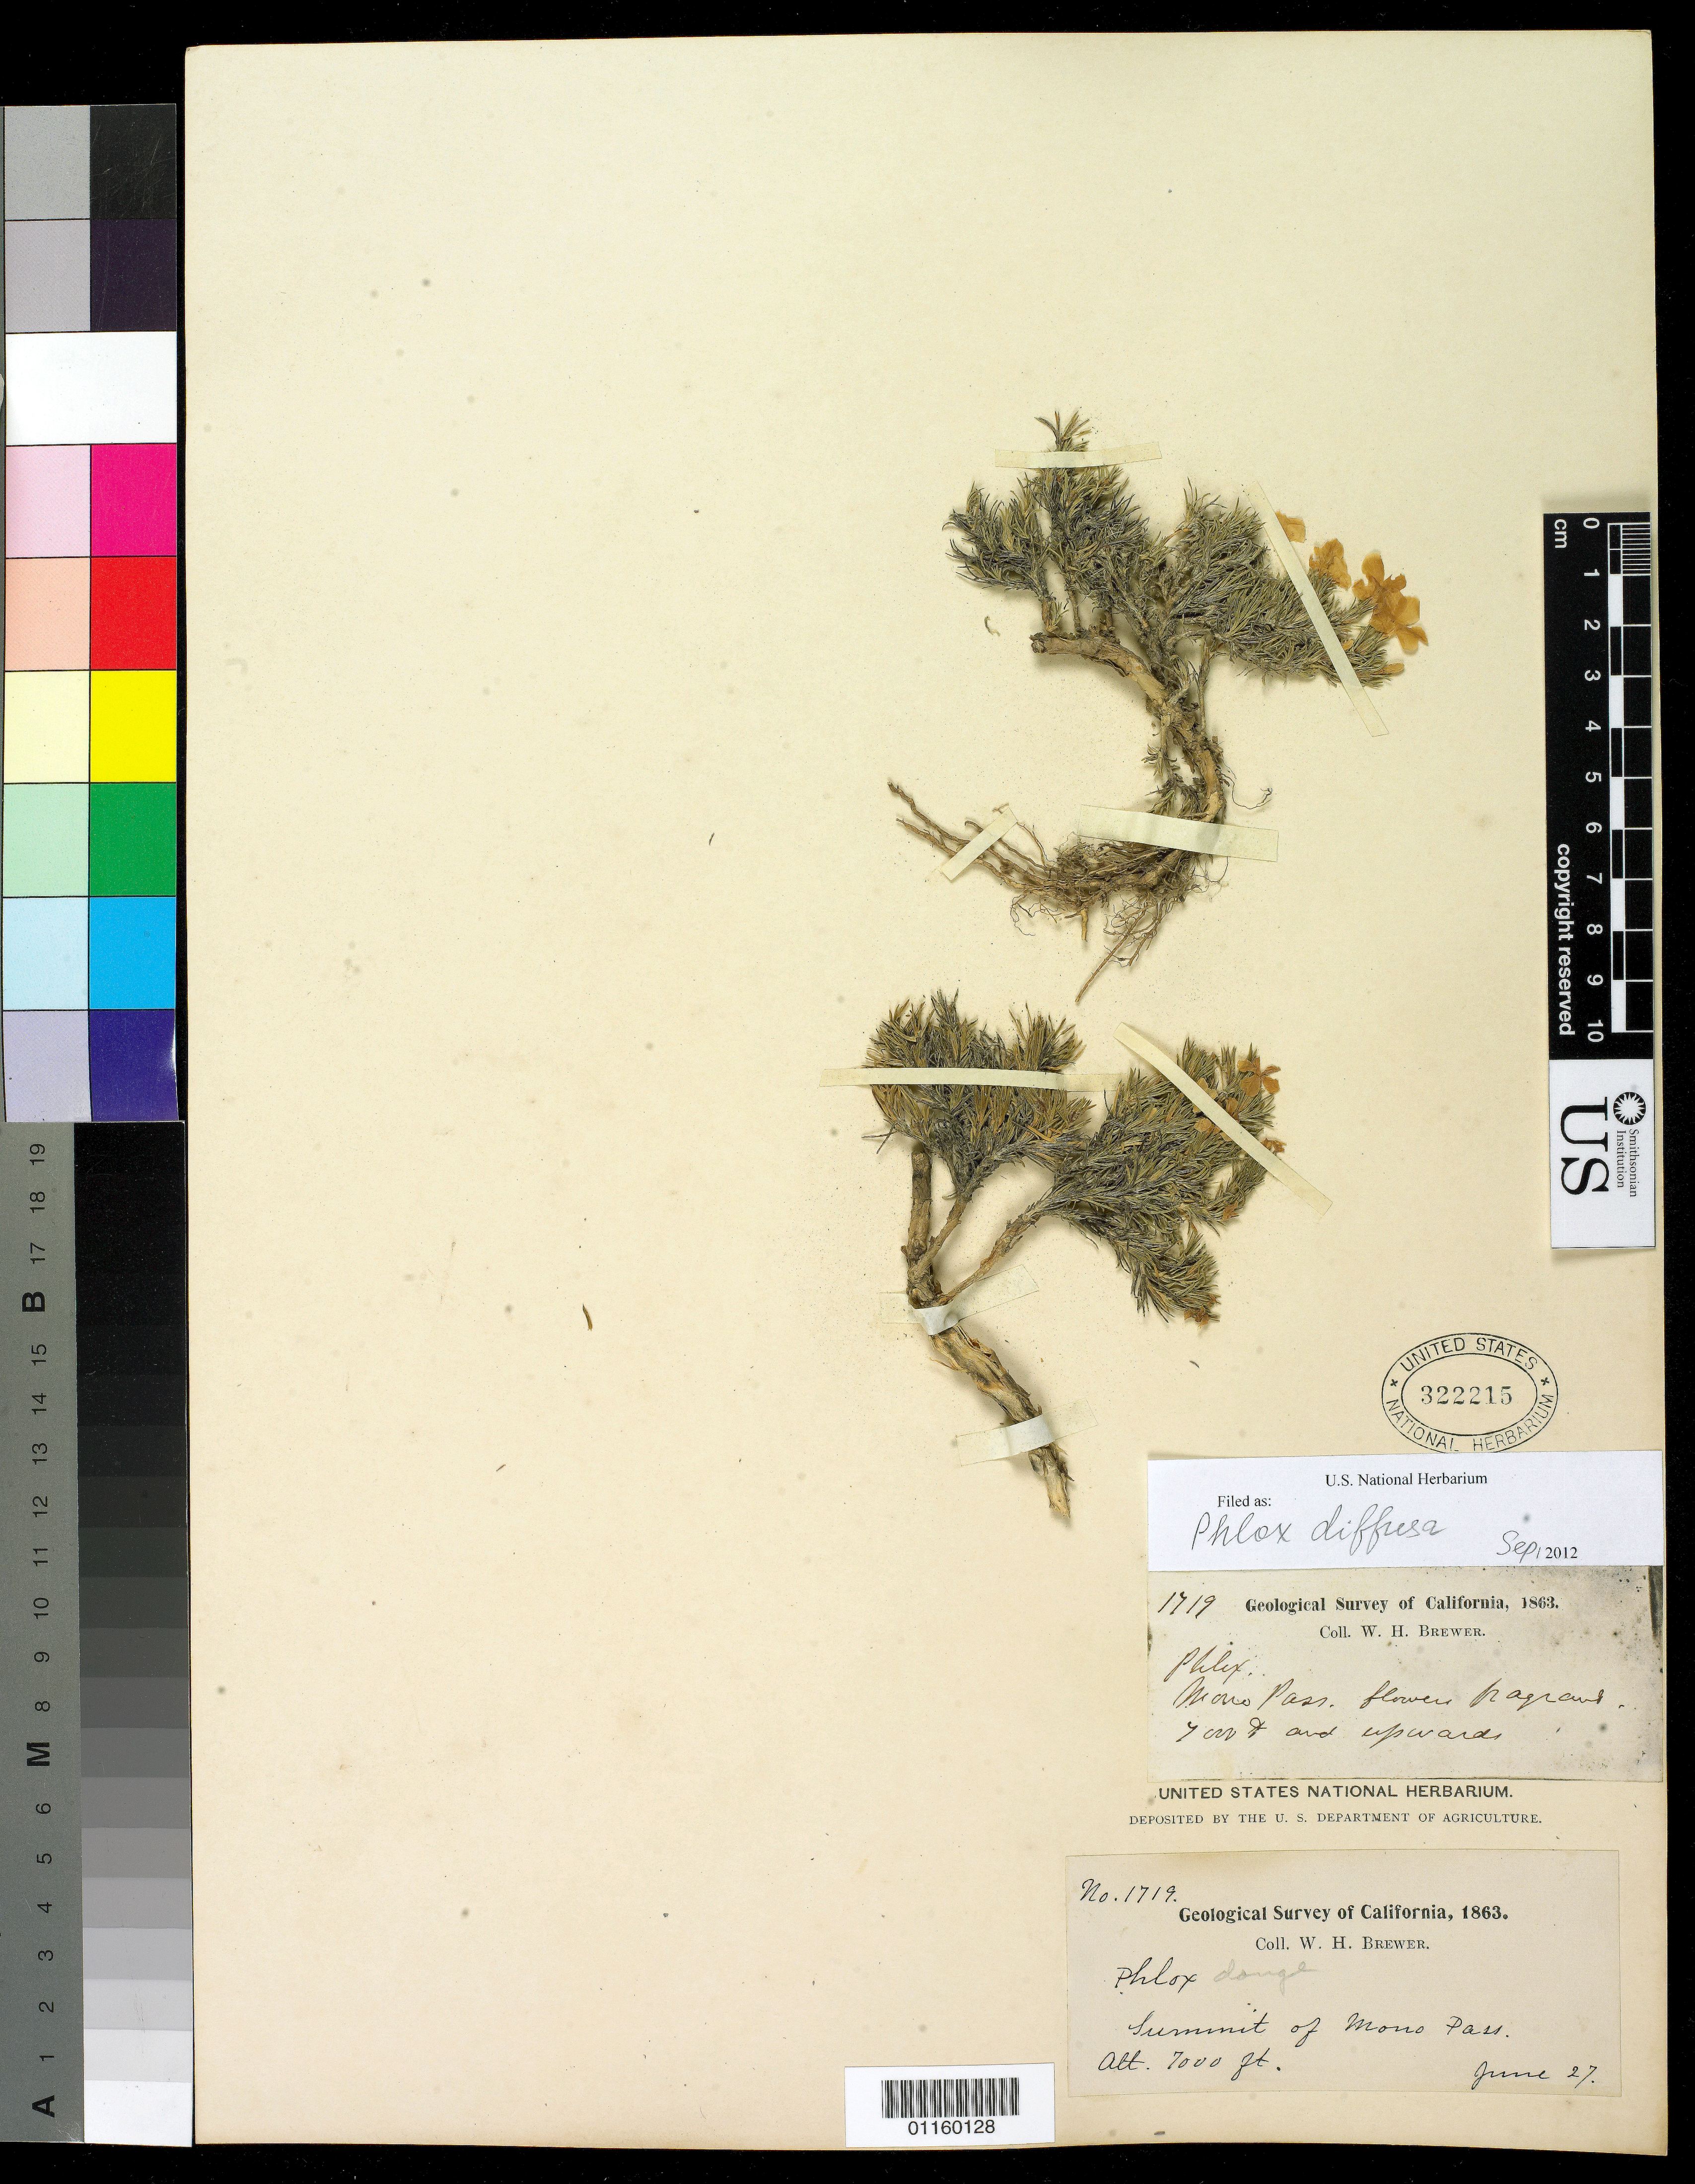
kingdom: Plantae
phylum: Tracheophyta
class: Magnoliopsida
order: Ericales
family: Polemoniaceae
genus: Phlox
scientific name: Phlox diffusa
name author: Benth.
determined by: Mayfield, M. H.; Ferguson, C. J.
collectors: W. H. Brewer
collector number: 1719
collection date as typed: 27 Jun 1863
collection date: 1863-06-27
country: United States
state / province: California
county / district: Mono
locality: Summit of Mono Pass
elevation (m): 2134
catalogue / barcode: US 322215